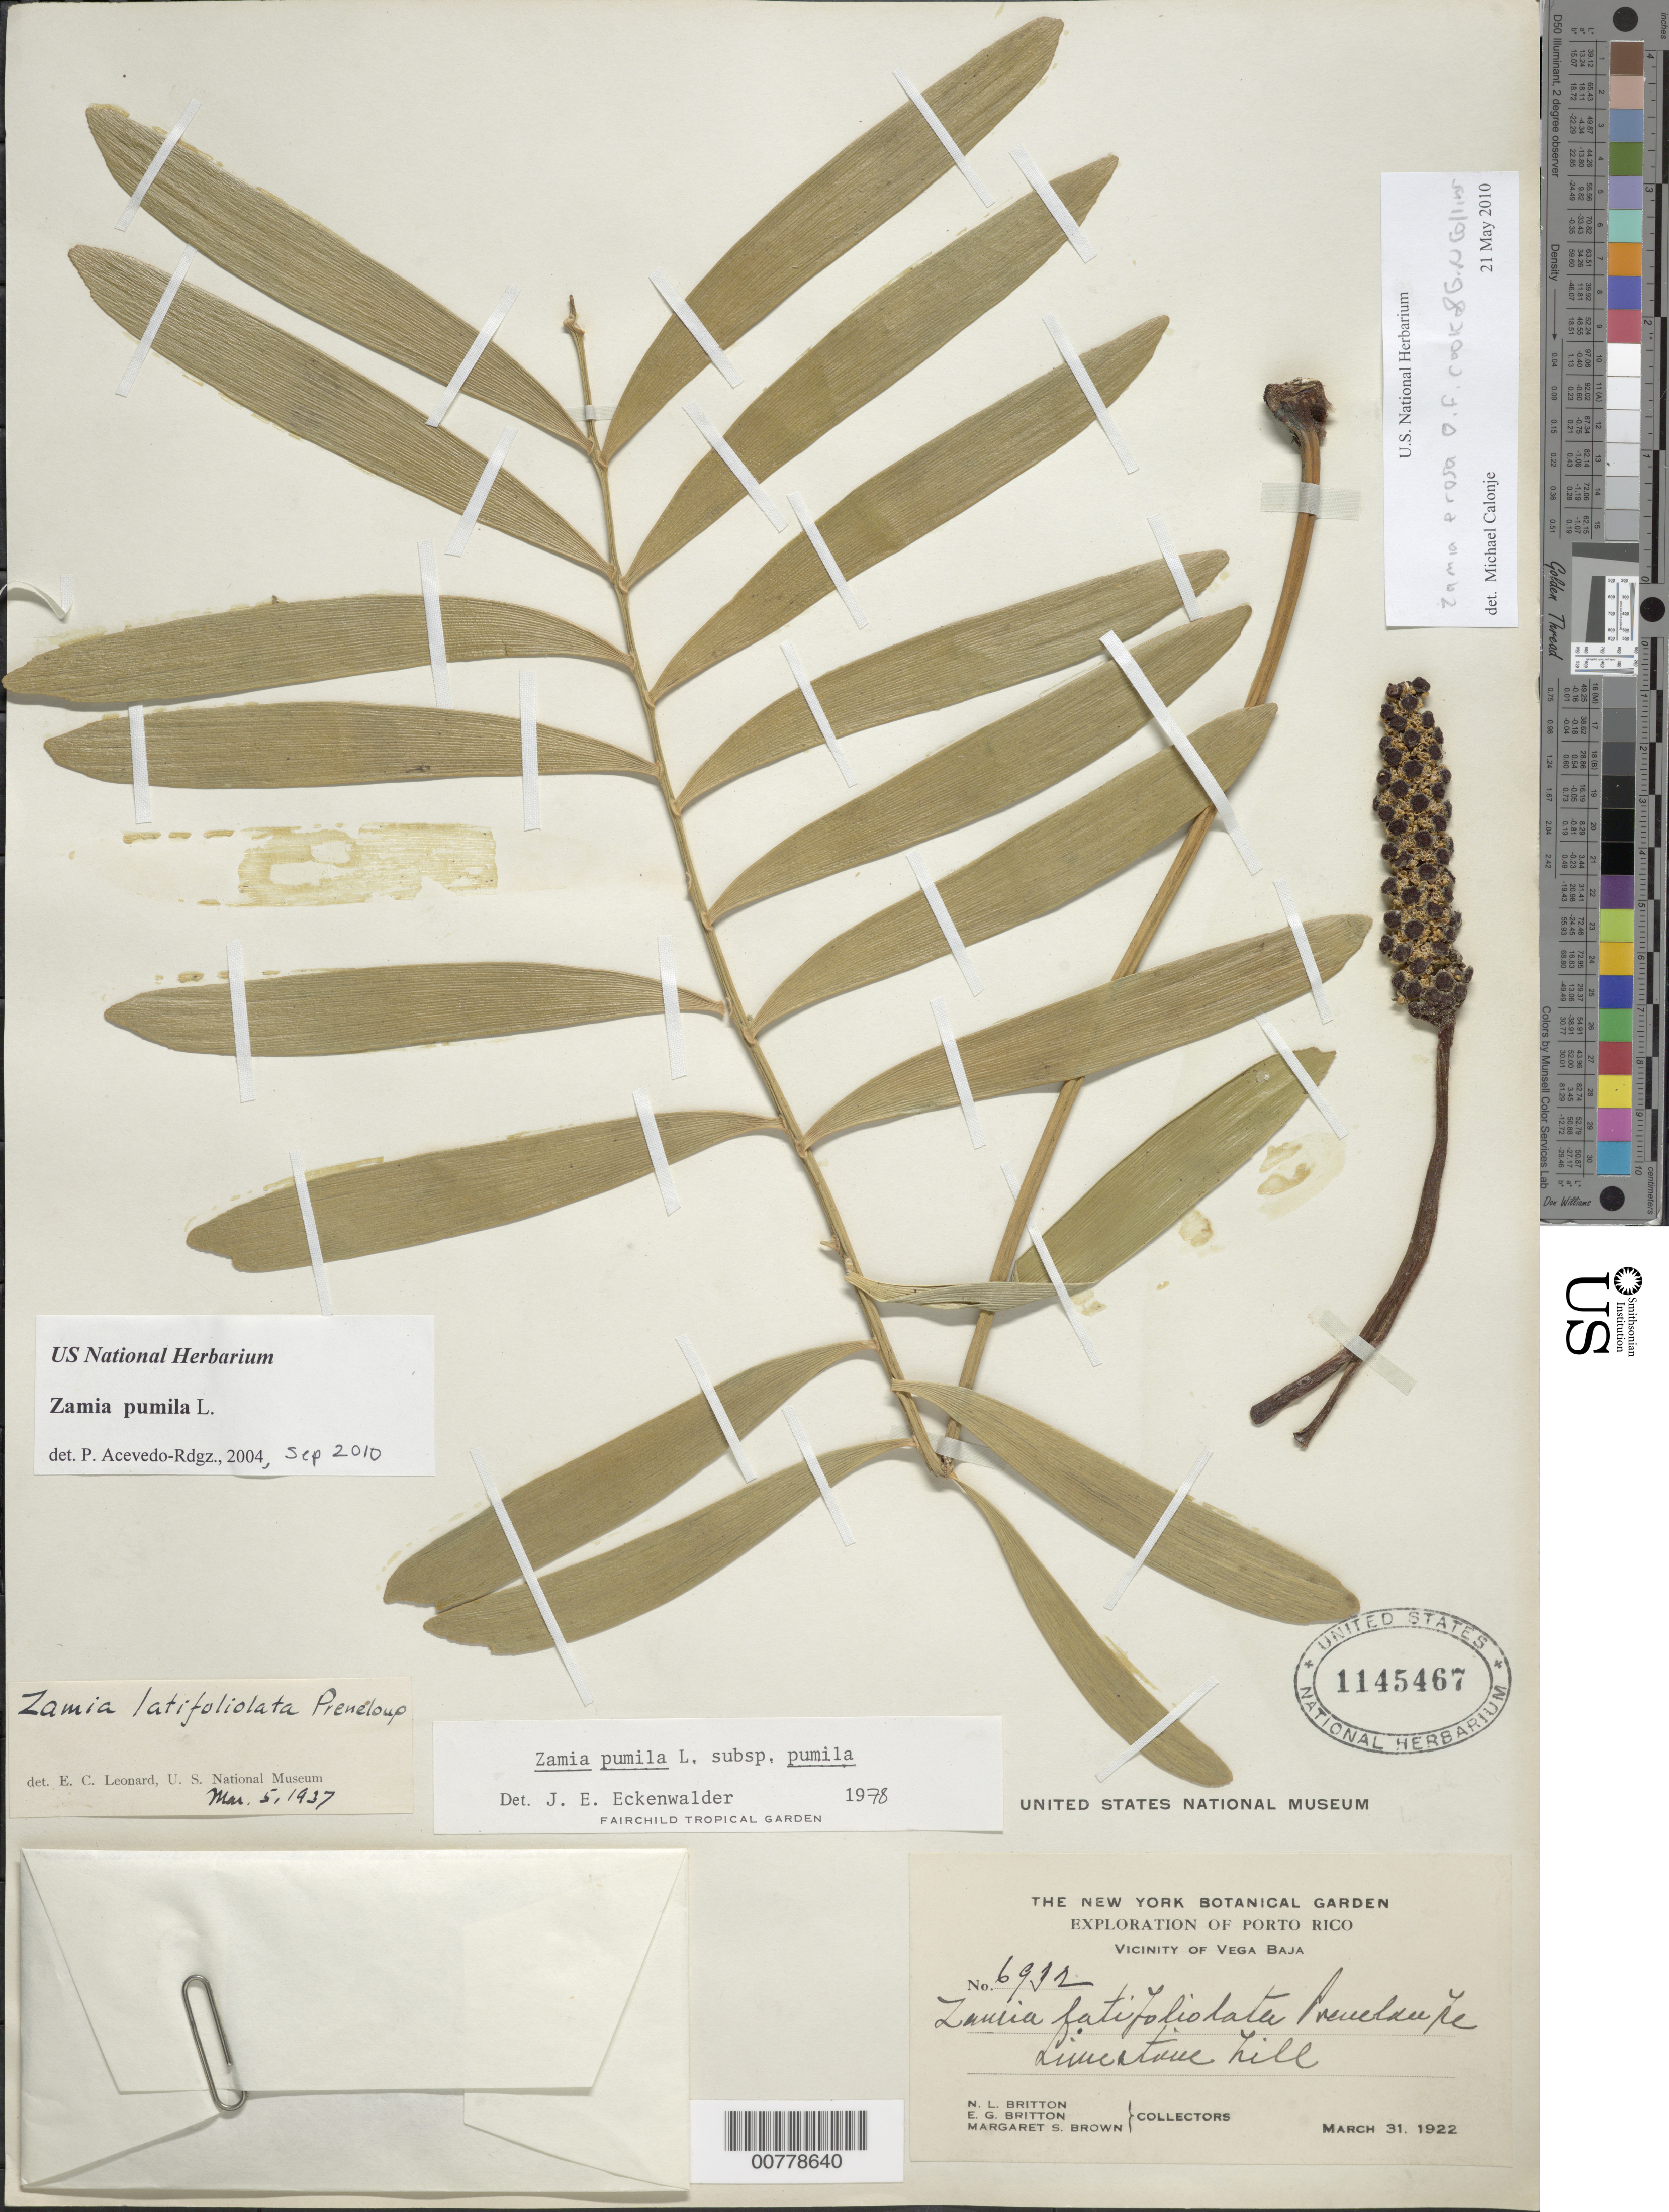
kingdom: Plantae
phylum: Tracheophyta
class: Cycadopsida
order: Cycadales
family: Zamiaceae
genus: Zamia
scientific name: Zamia pumila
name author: L.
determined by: Acevedo-Rodríguez, P., (BOT), Smithsonian Institution - National Museum of Natural History (UNITED STATES)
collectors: N. Britton, E. G. Britton & M. S. Brown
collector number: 6932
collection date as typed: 31 Mar 1922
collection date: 1922-03-31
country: Puerto Rico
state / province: Vega Baja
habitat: Limestone hill.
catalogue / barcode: US 1145467